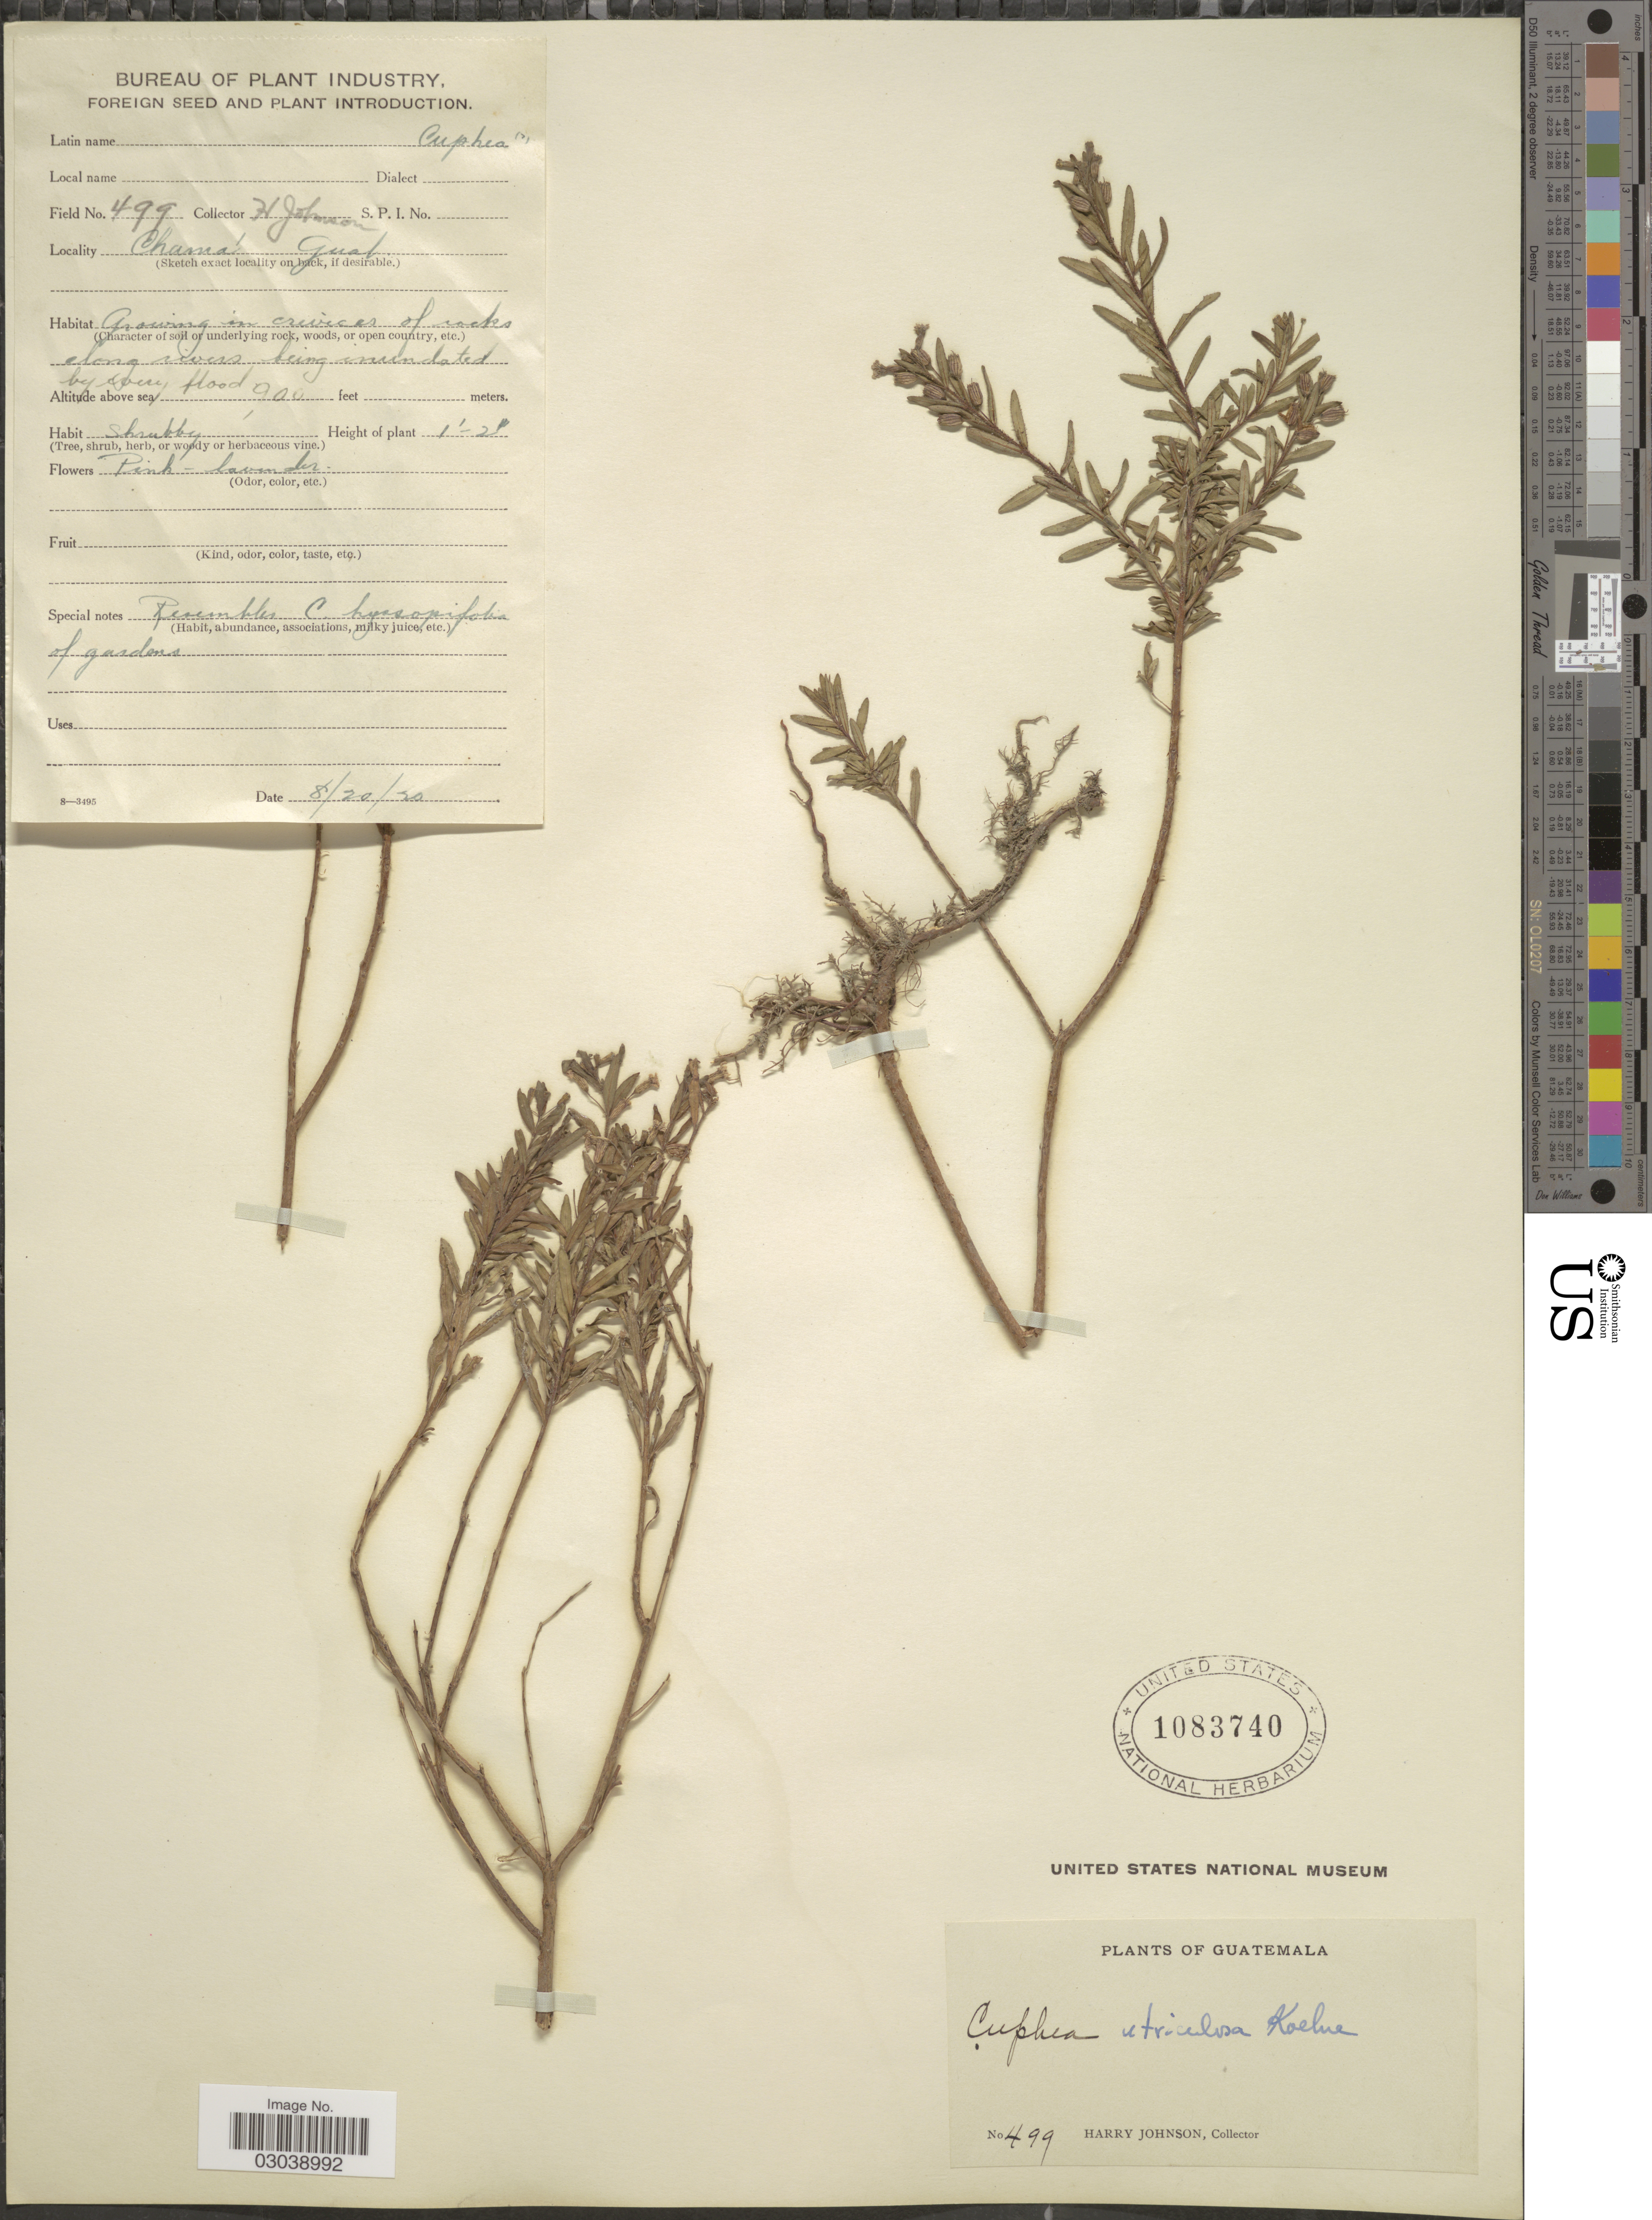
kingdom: Plantae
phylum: Tracheophyta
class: Magnoliopsida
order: Myrtales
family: Lythraceae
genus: Cuphea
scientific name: Cuphea utriculosa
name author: Koehne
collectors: H. Johnson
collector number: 499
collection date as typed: Transcribed d/m/y: 20/8/20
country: Guatemala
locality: Chama.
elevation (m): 274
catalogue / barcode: US 1083740